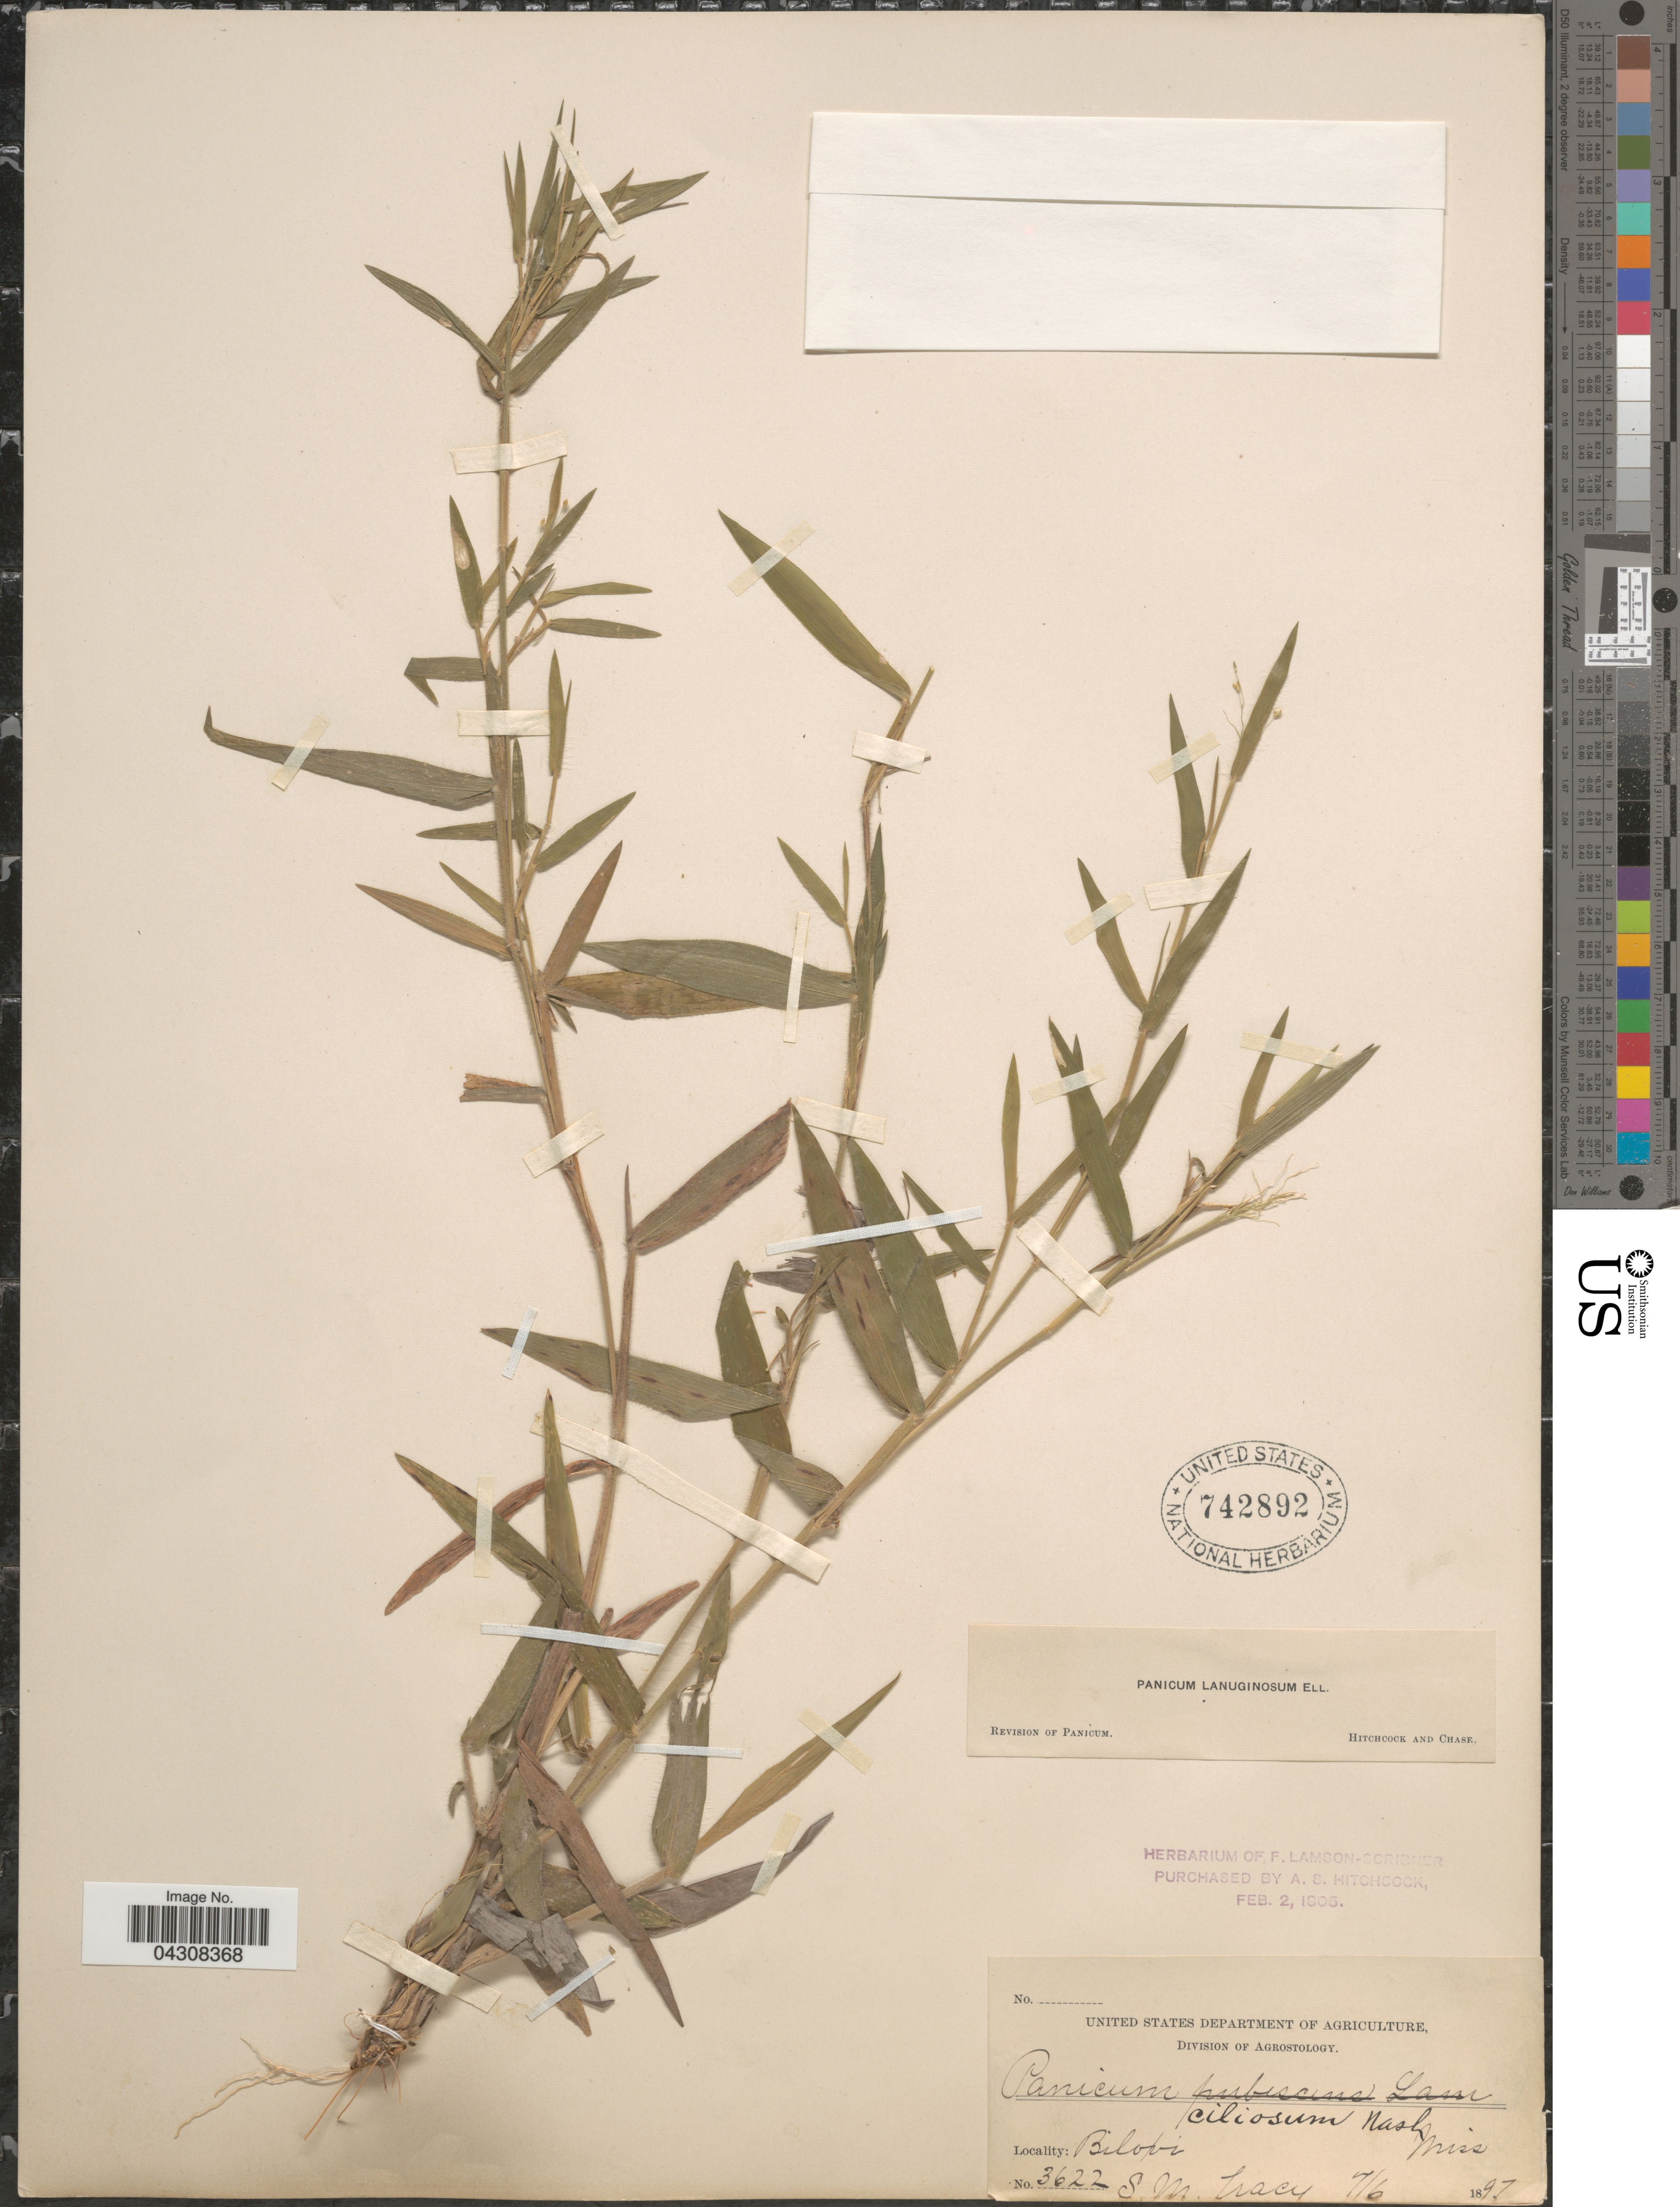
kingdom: Plantae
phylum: Tracheophyta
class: Liliopsida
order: Poales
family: Poaceae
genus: Dichanthelium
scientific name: Dichanthelium acuminatum var. acuminatum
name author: (Sw.) Gould & C.A. Clark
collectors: S. M. Tracy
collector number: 3622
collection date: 1897-07-06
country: United States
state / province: Mississippi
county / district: Harrison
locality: Biloxi.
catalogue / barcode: US 742892